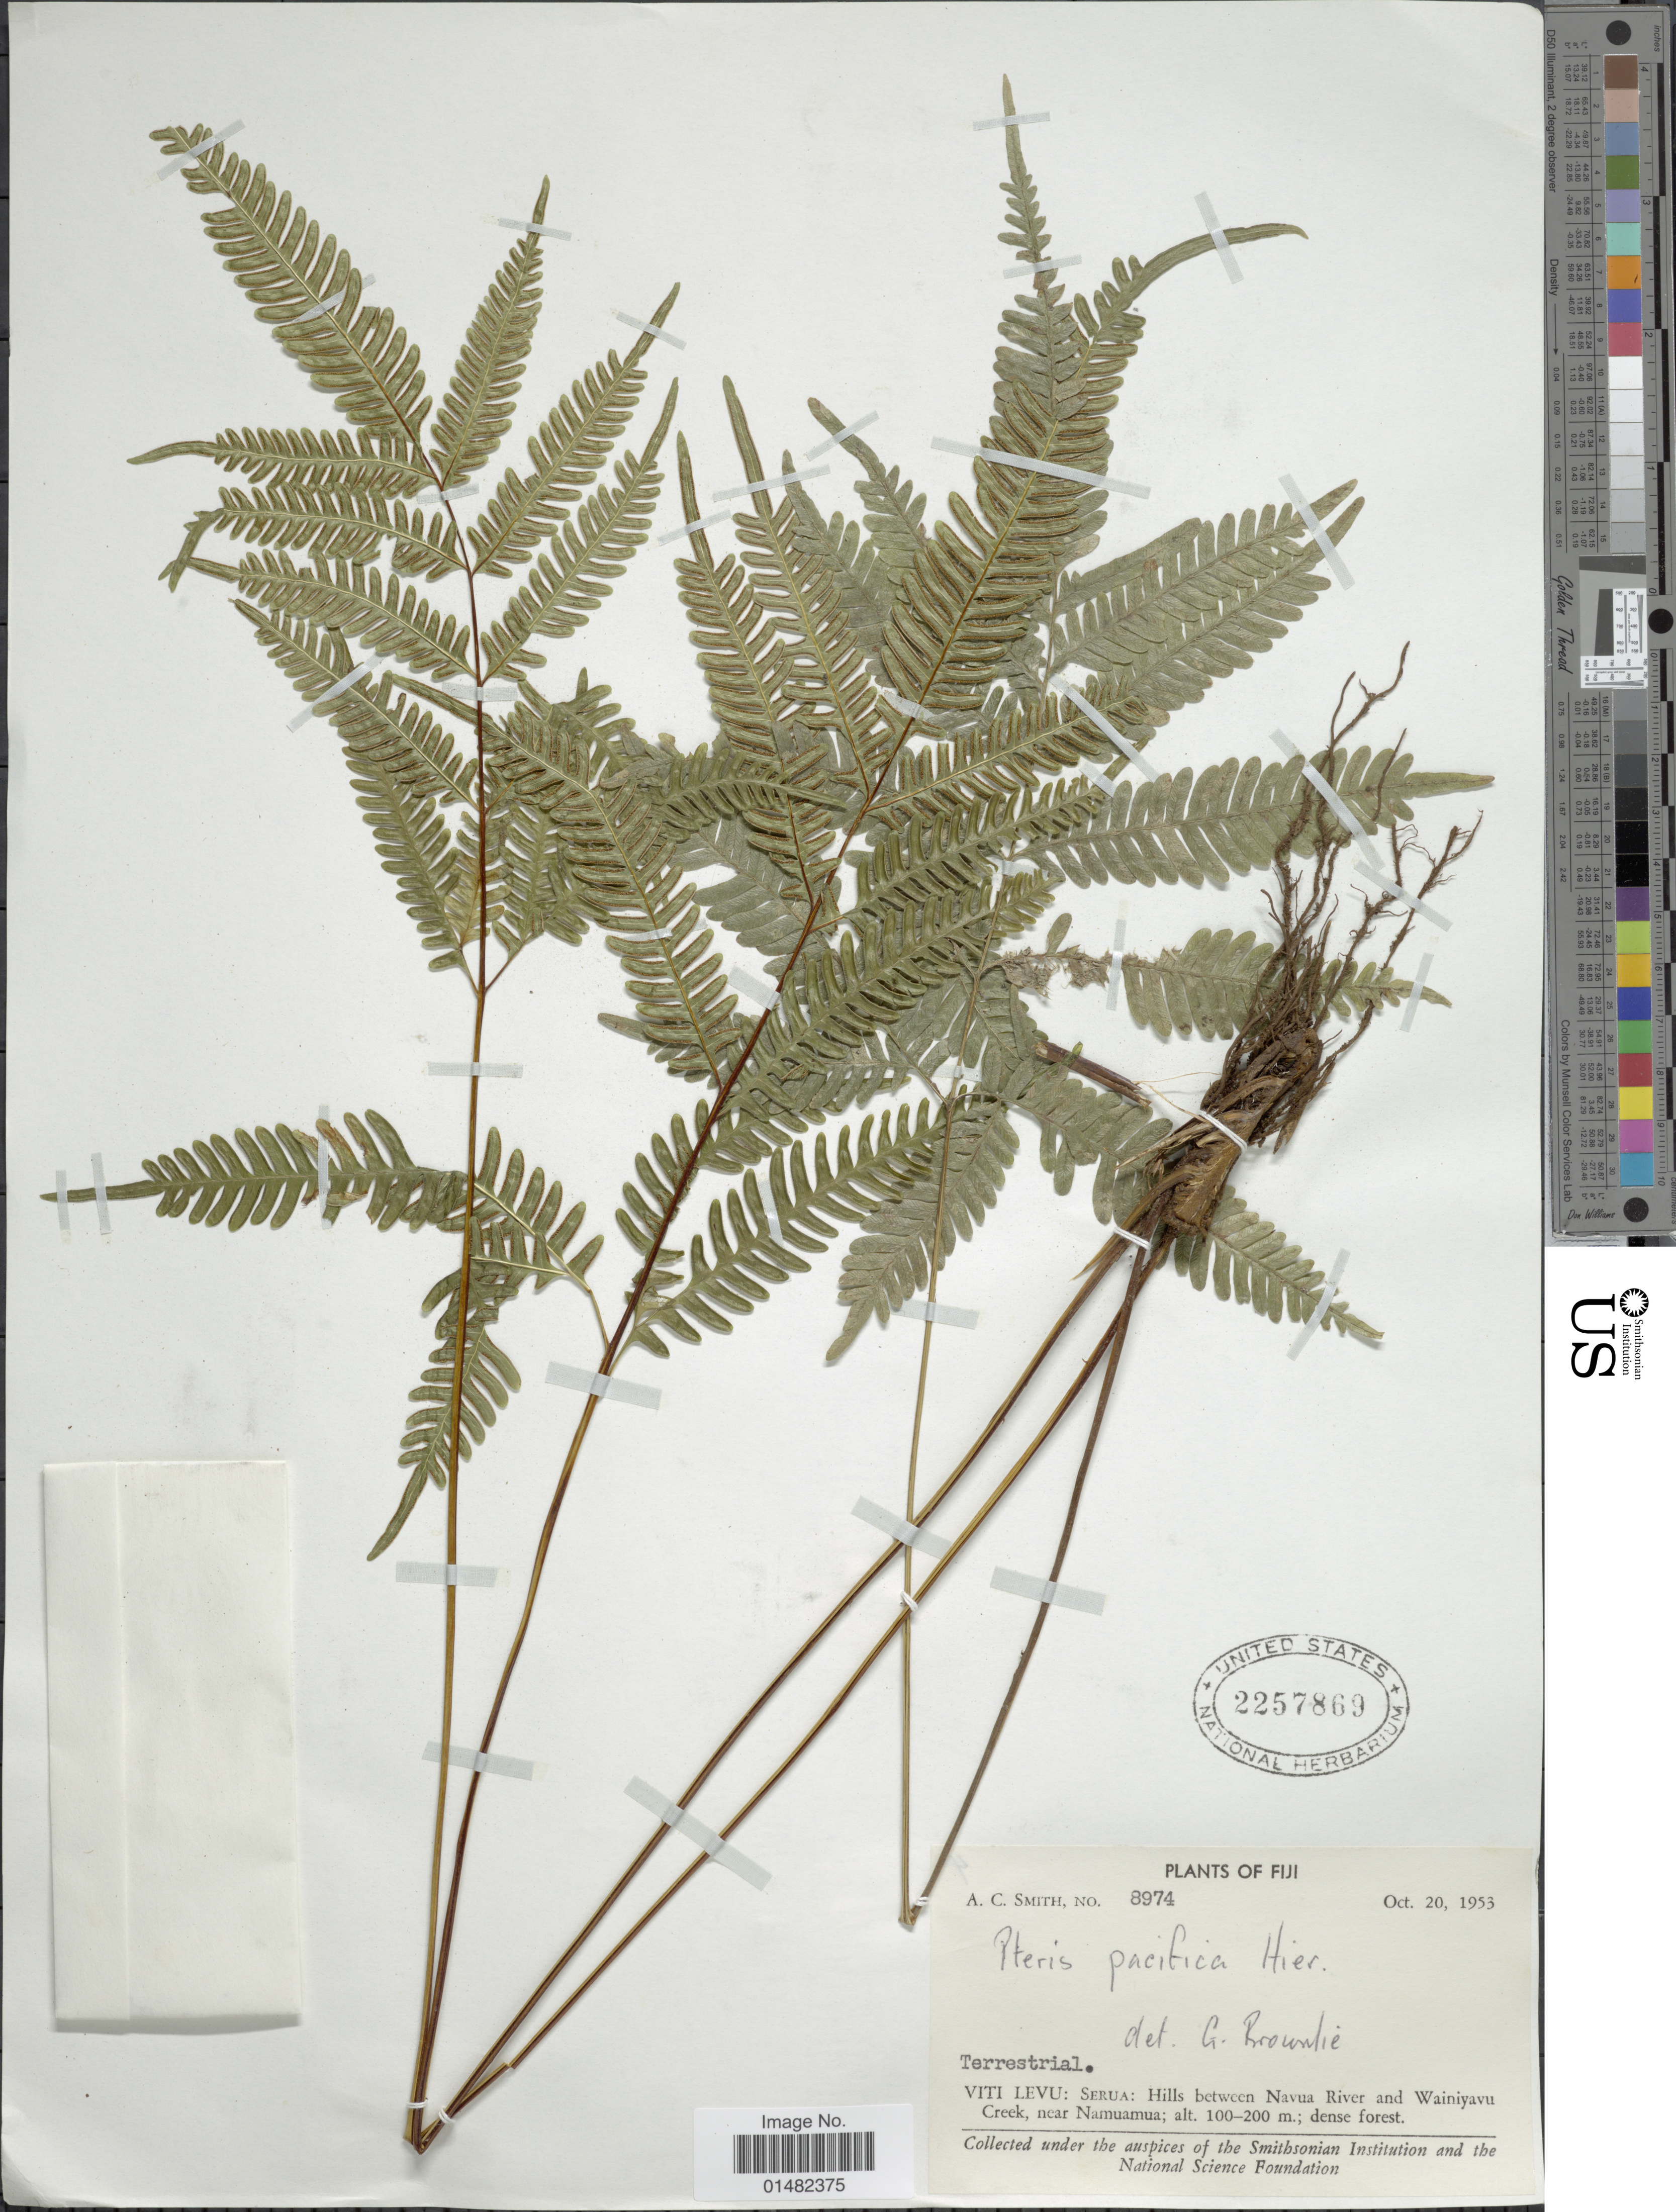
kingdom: Plantae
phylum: Tracheophyta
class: Polypodiopsida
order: Polypodiales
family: Pteridaceae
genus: Pteris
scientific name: Pteris pacifica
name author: Hieron.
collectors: A. C. Smith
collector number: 8974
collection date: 1953-10-20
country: Fiji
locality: Viti Levu: Serua: Hills between Navua River and Wainiyavu Creek, near Namuamua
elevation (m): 100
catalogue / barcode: US 2257869